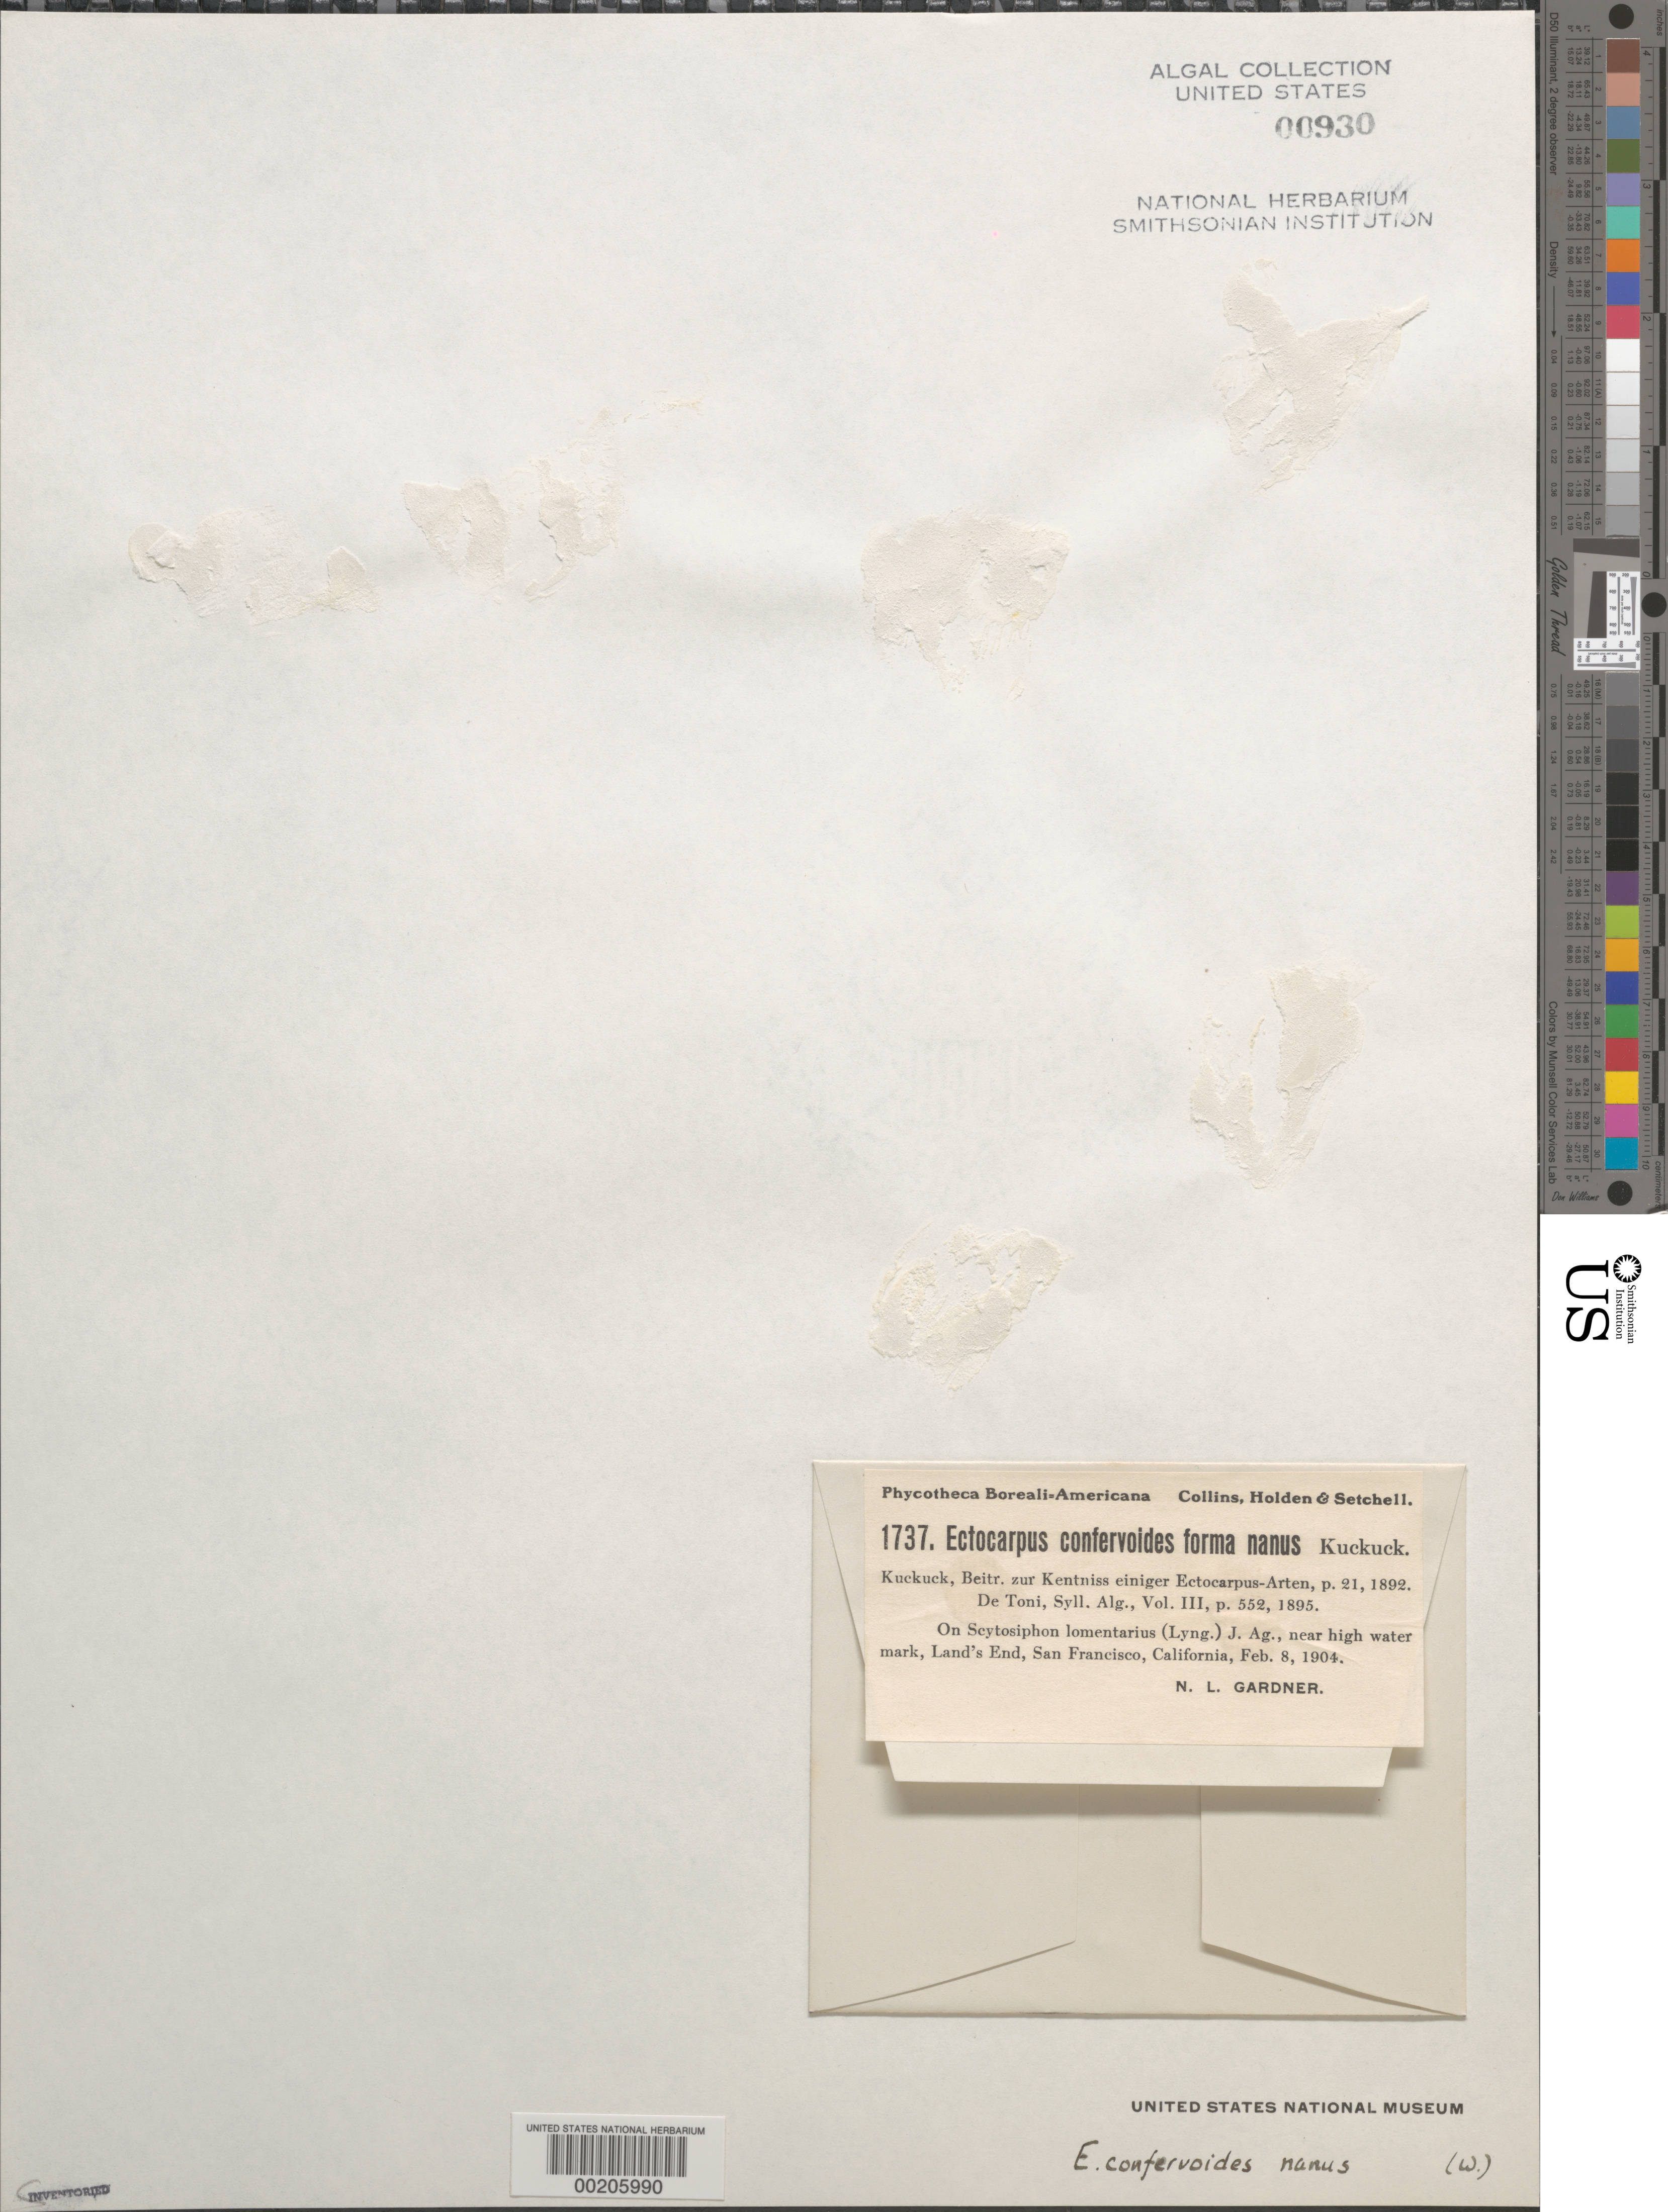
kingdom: Chromista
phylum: Ochrophyta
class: Phaeophyceae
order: Ectocarpales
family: Ectocarpaceae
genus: Ectocarpus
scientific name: Ectocarpus siliculosus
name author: (Dillwyn) Lyngbye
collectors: N. Gardner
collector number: PB-A 1737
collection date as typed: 08 Feb 1904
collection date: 1904-02-08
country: United States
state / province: California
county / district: San Francisco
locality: San Francisco, Lands End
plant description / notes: Collins, Holden & Setchell, Phycotheca Boreali-Americana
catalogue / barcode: US 930